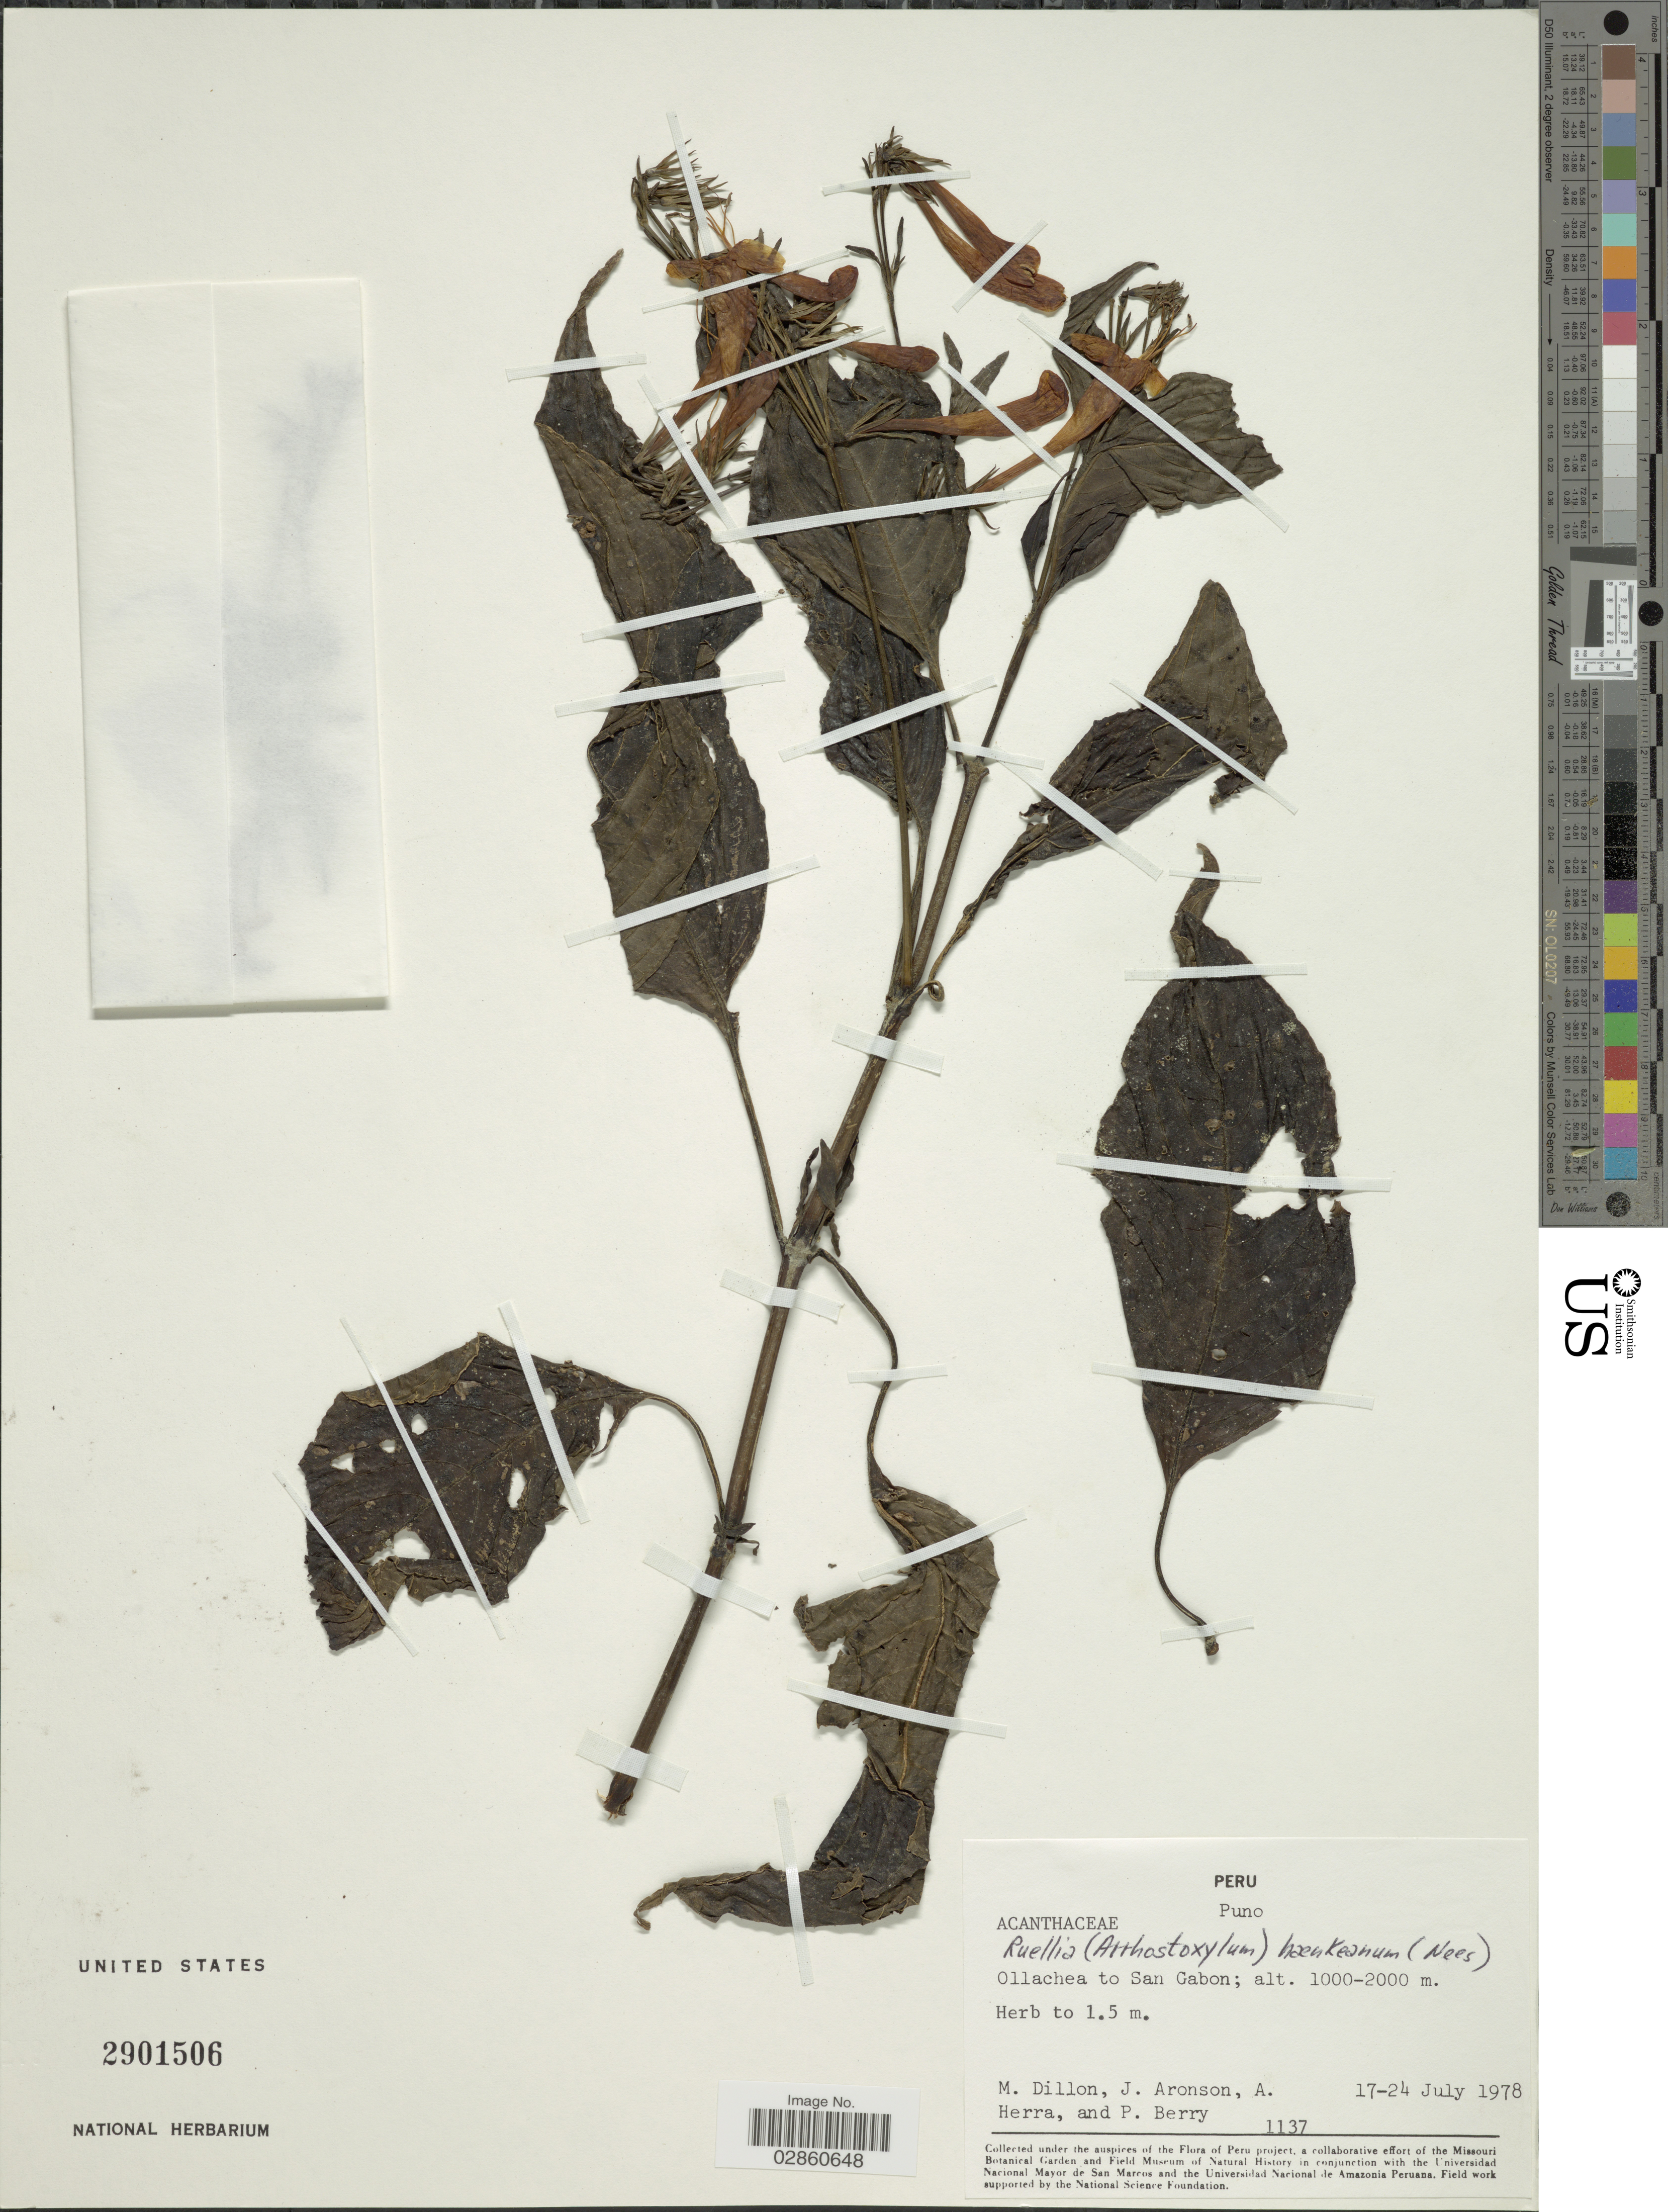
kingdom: Plantae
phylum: Tracheophyta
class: Magnoliopsida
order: Lamiales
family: Acanthaceae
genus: Ruellia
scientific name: Ruellia haenkeana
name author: (Nees) Wassh.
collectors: M. O. Dillon, J. Aronson, A. Herra & P. Berry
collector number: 1137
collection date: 1978-07-17/1978-07-24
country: Peru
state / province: Puno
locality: Ollachea to San Cabon.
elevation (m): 1000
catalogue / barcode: US 2901506